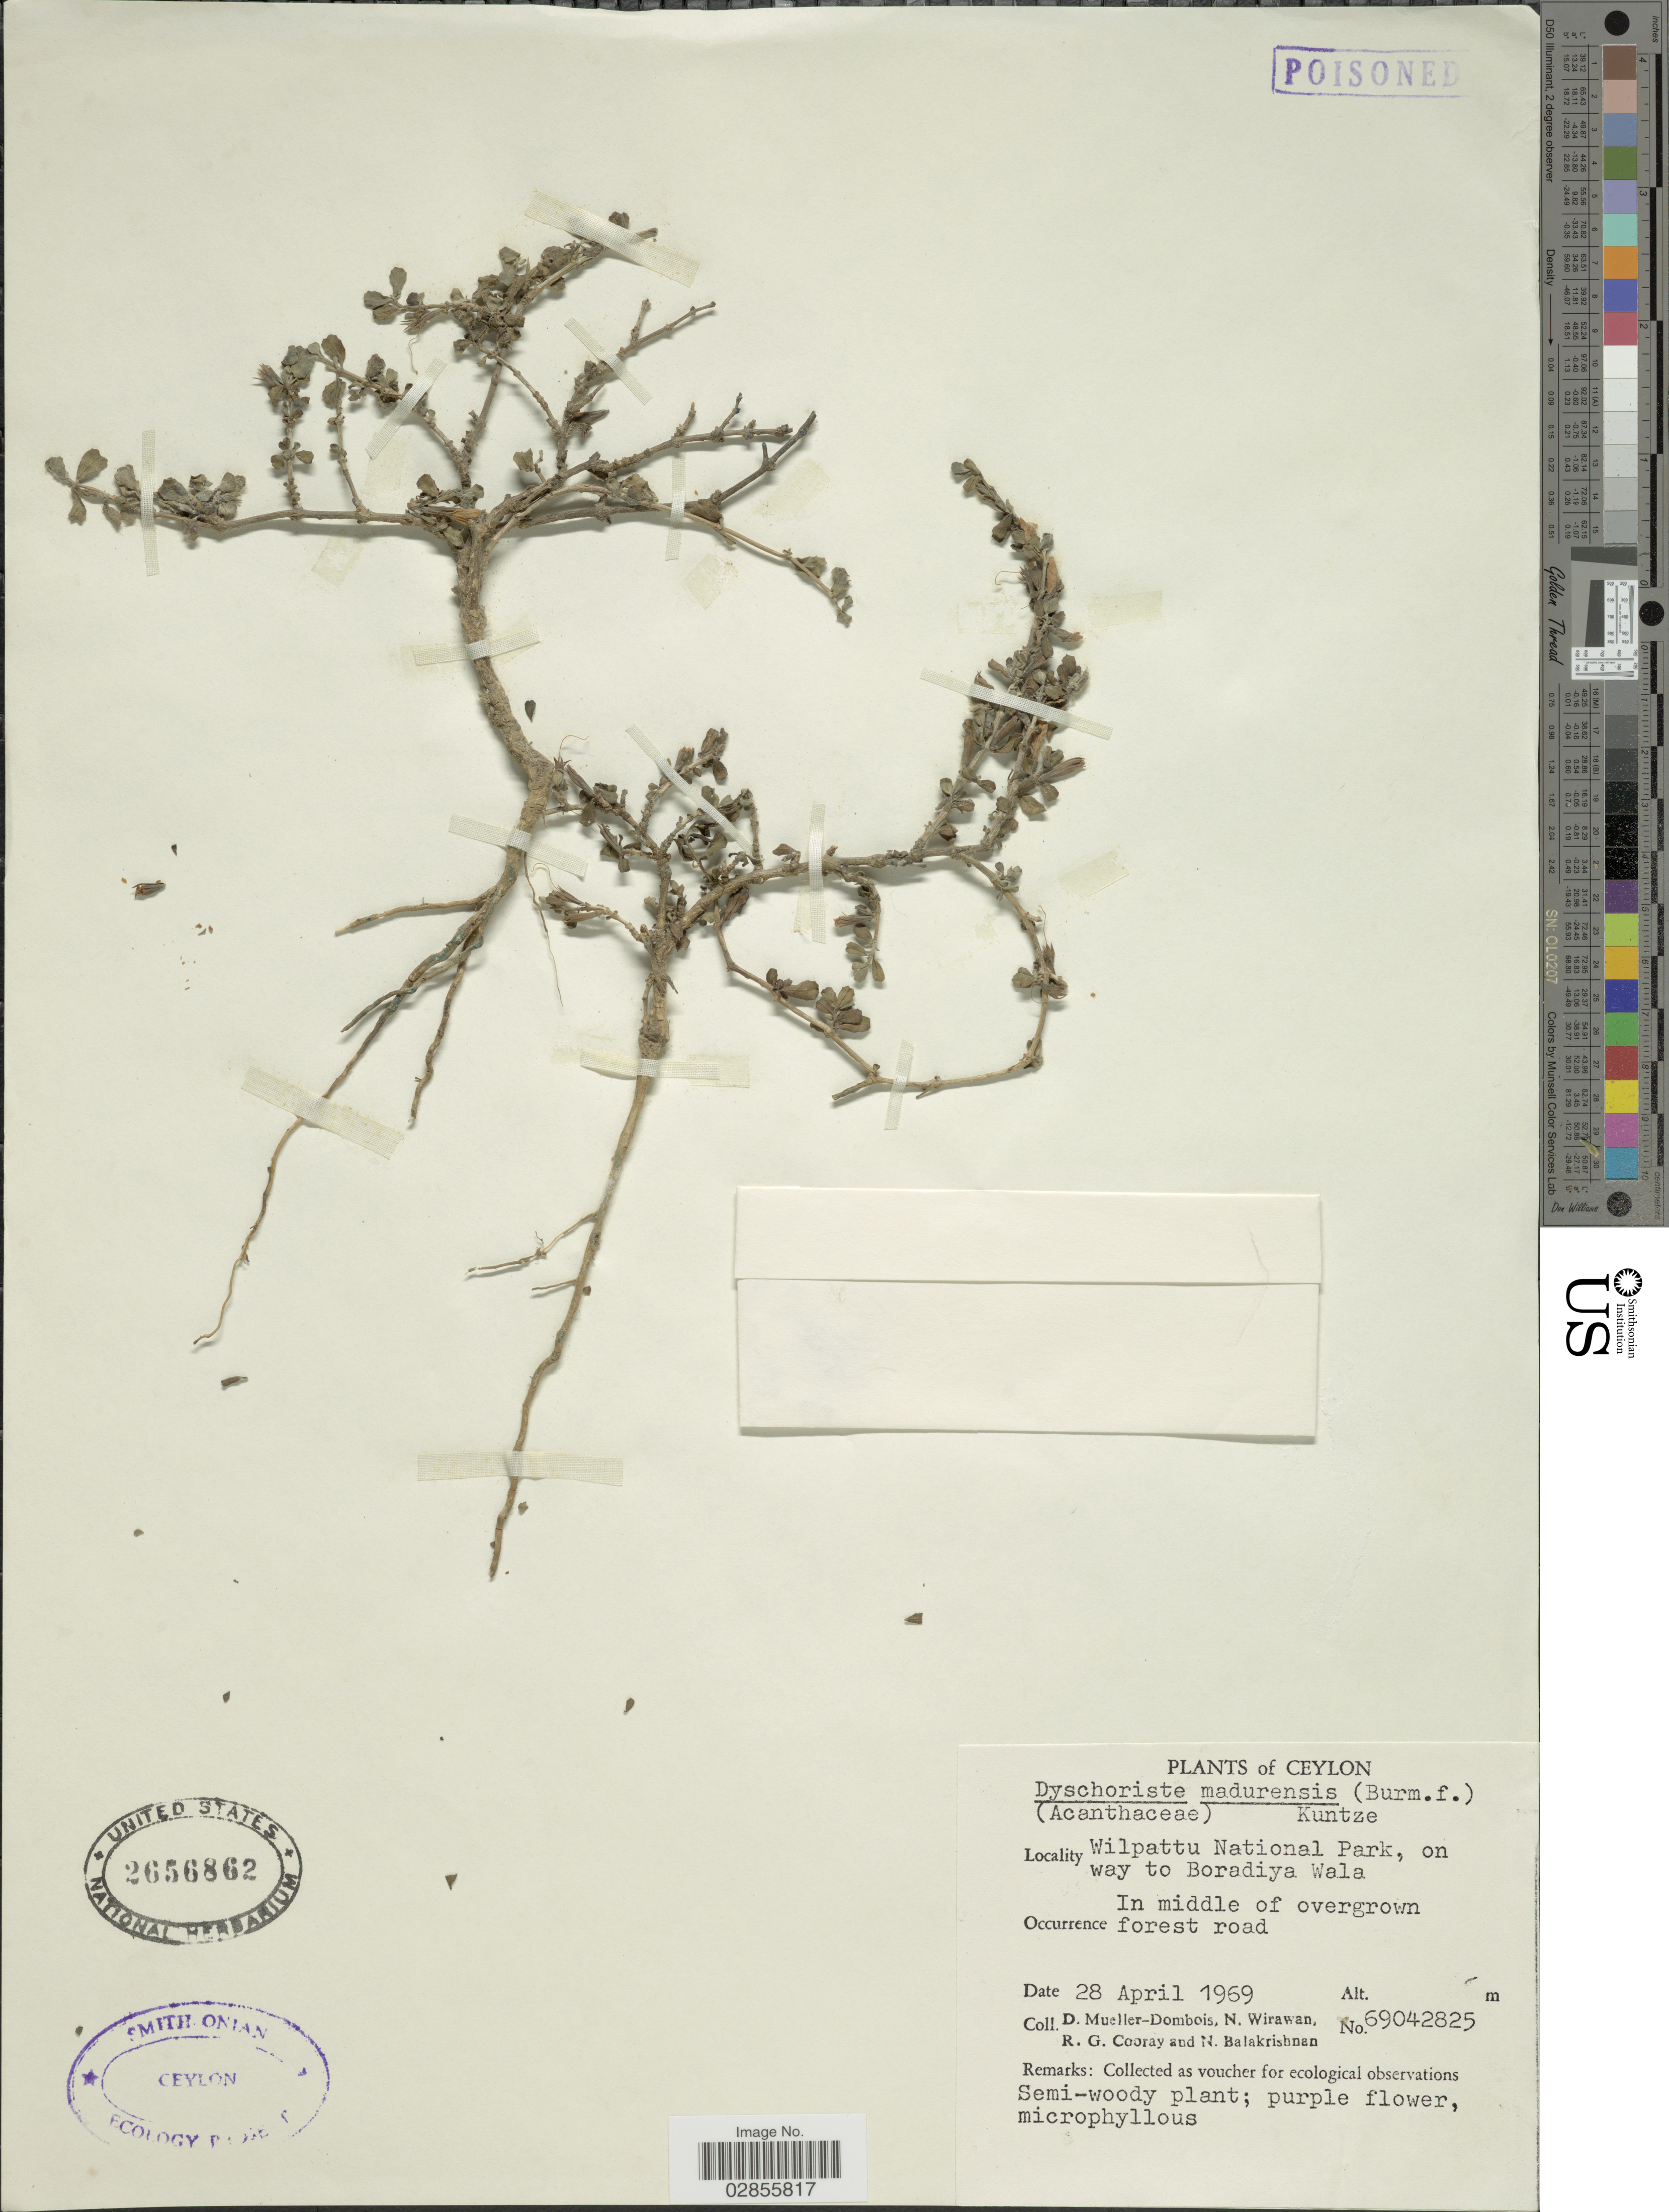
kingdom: Plantae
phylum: Tracheophyta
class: Magnoliopsida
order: Lamiales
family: Acanthaceae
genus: Dyschoriste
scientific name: Dyschoriste litoralis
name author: (L. f.) Nees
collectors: D. Mueller-Dombois, N. Wirawan, R. Cooray & N. Balakrishnan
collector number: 69042825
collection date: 1969-04-28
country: Sri Lanka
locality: Ceylon. Wilpattu National Park, on way to Boradiya Wala.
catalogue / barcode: US 2656862